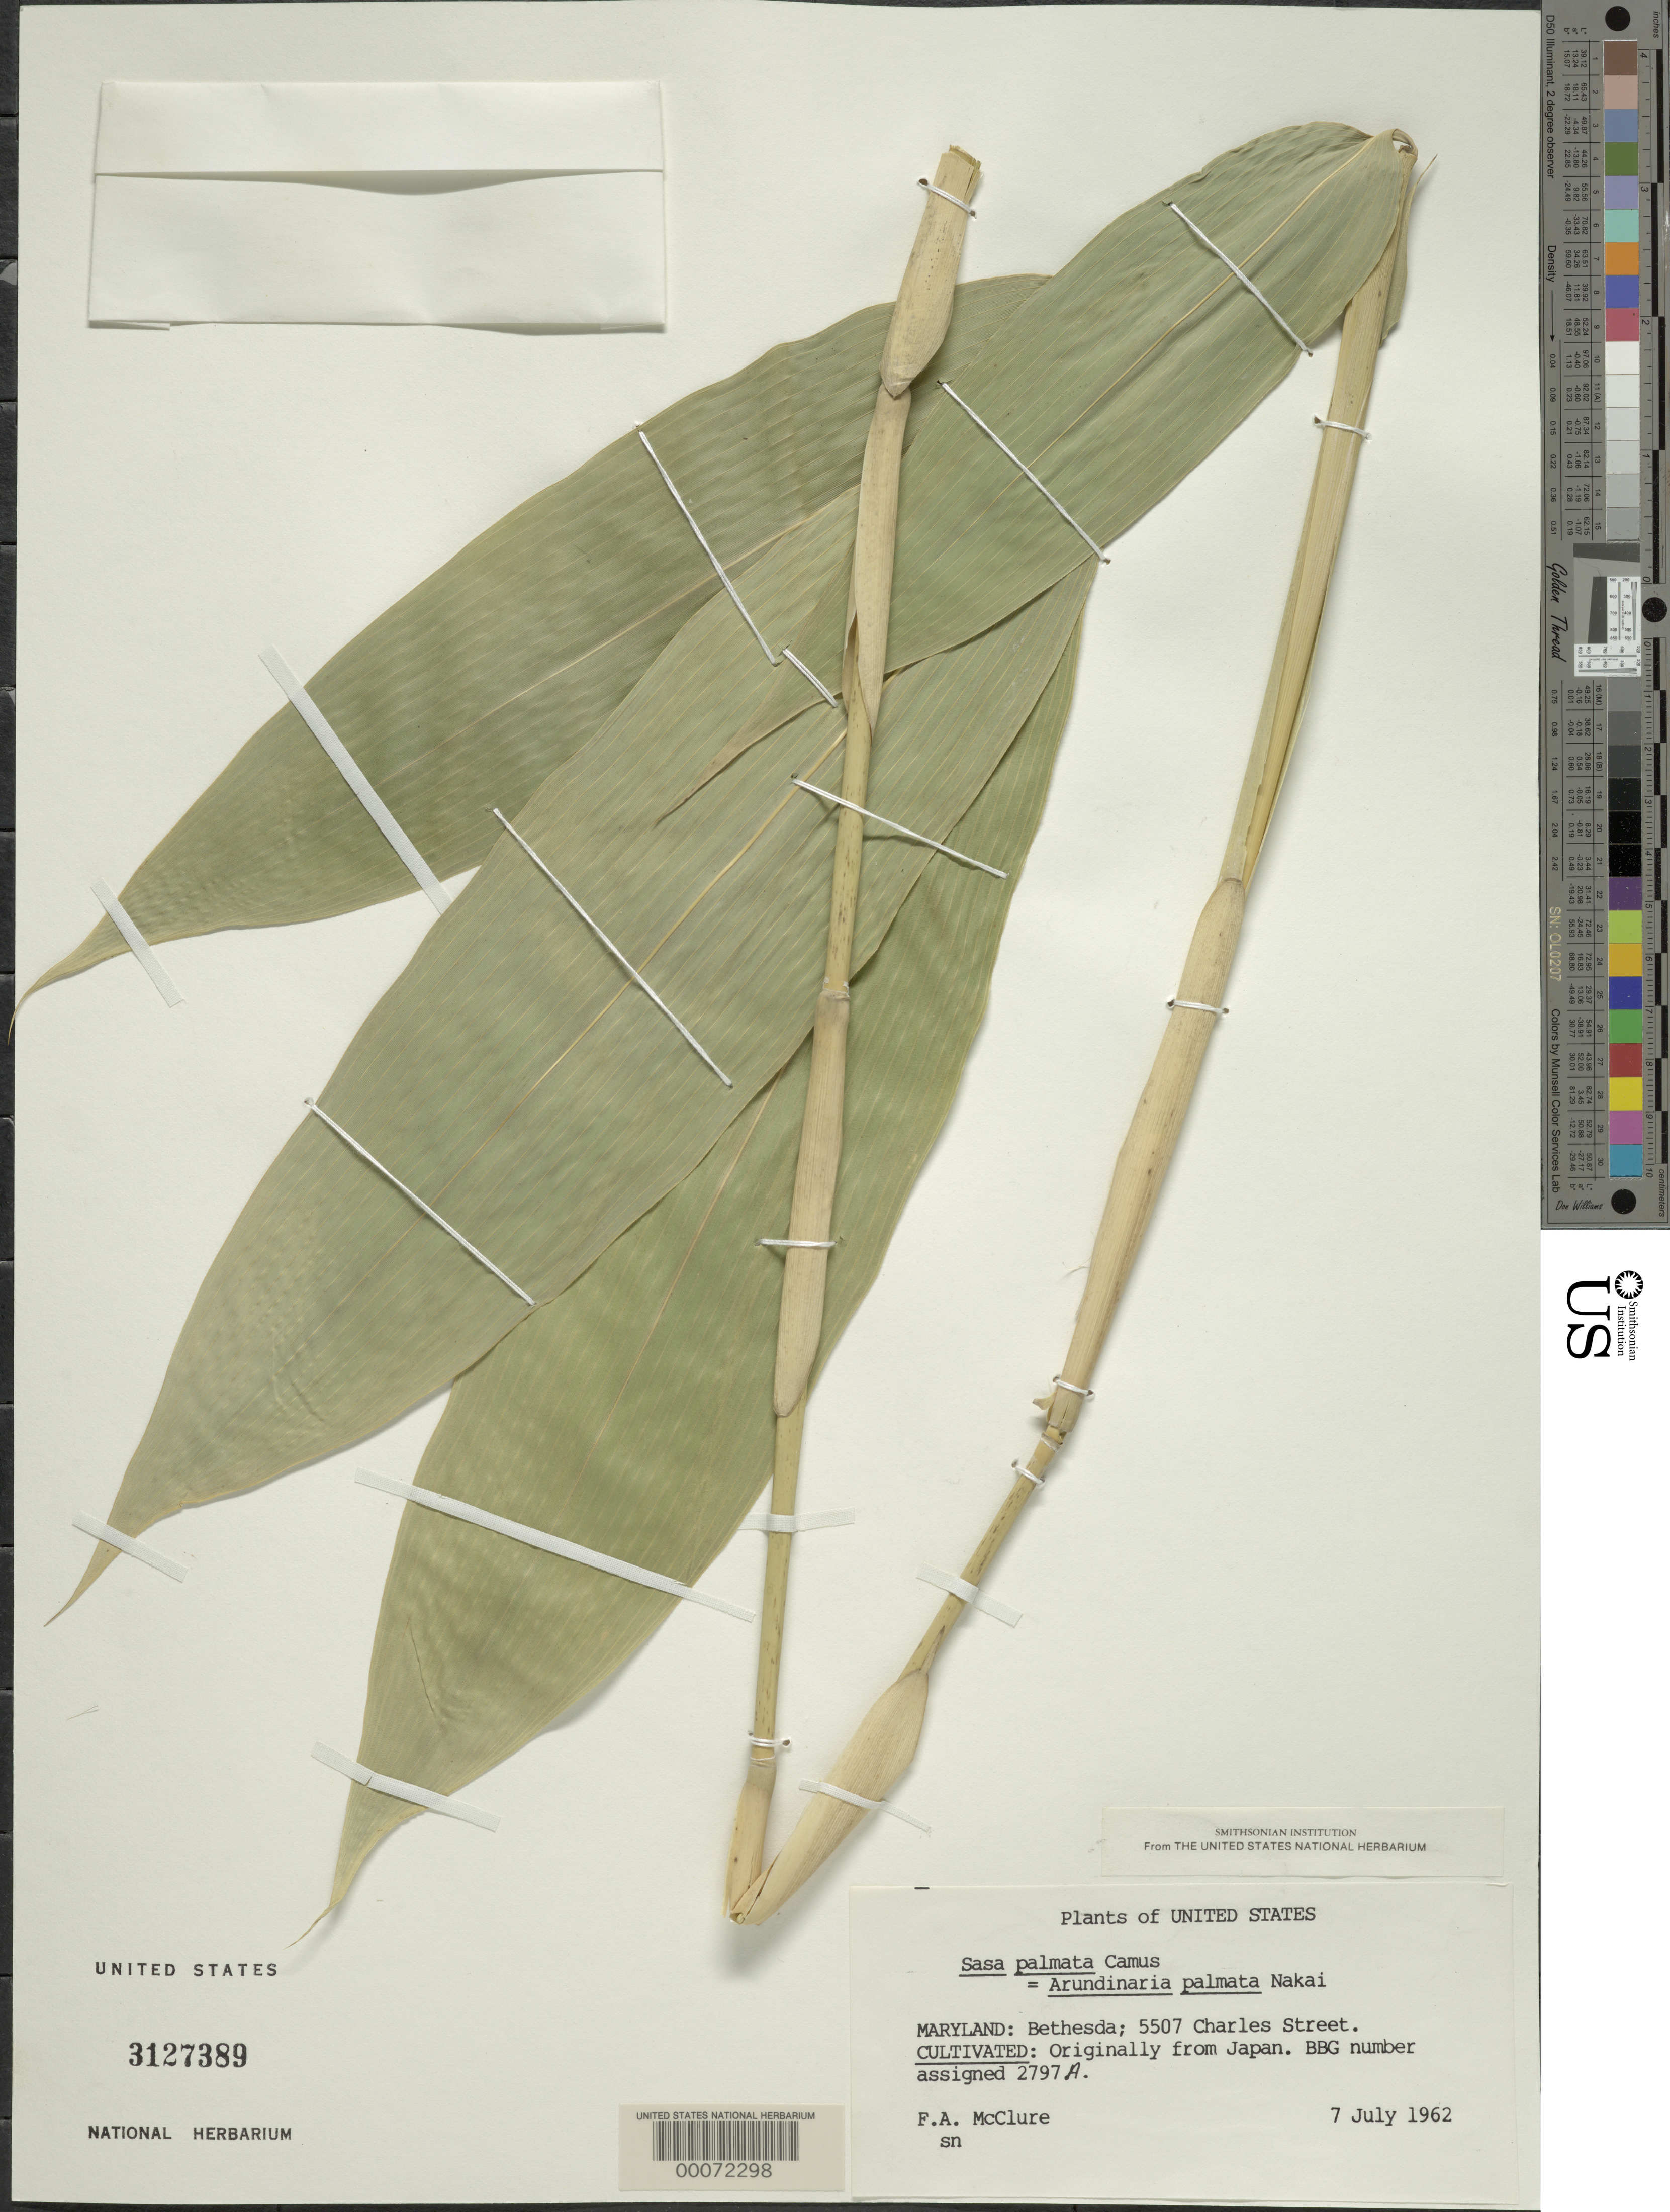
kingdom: Plantae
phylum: Tracheophyta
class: Liliopsida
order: Poales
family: Poaceae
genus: Arundinaria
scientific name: Arundinaria palmata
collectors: F. A. McClure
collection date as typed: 07 Jul 1962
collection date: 1962-07-07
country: United States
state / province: Maryland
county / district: Montgomery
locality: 5507 Charles Street, Bethesda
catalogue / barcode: US 3127389